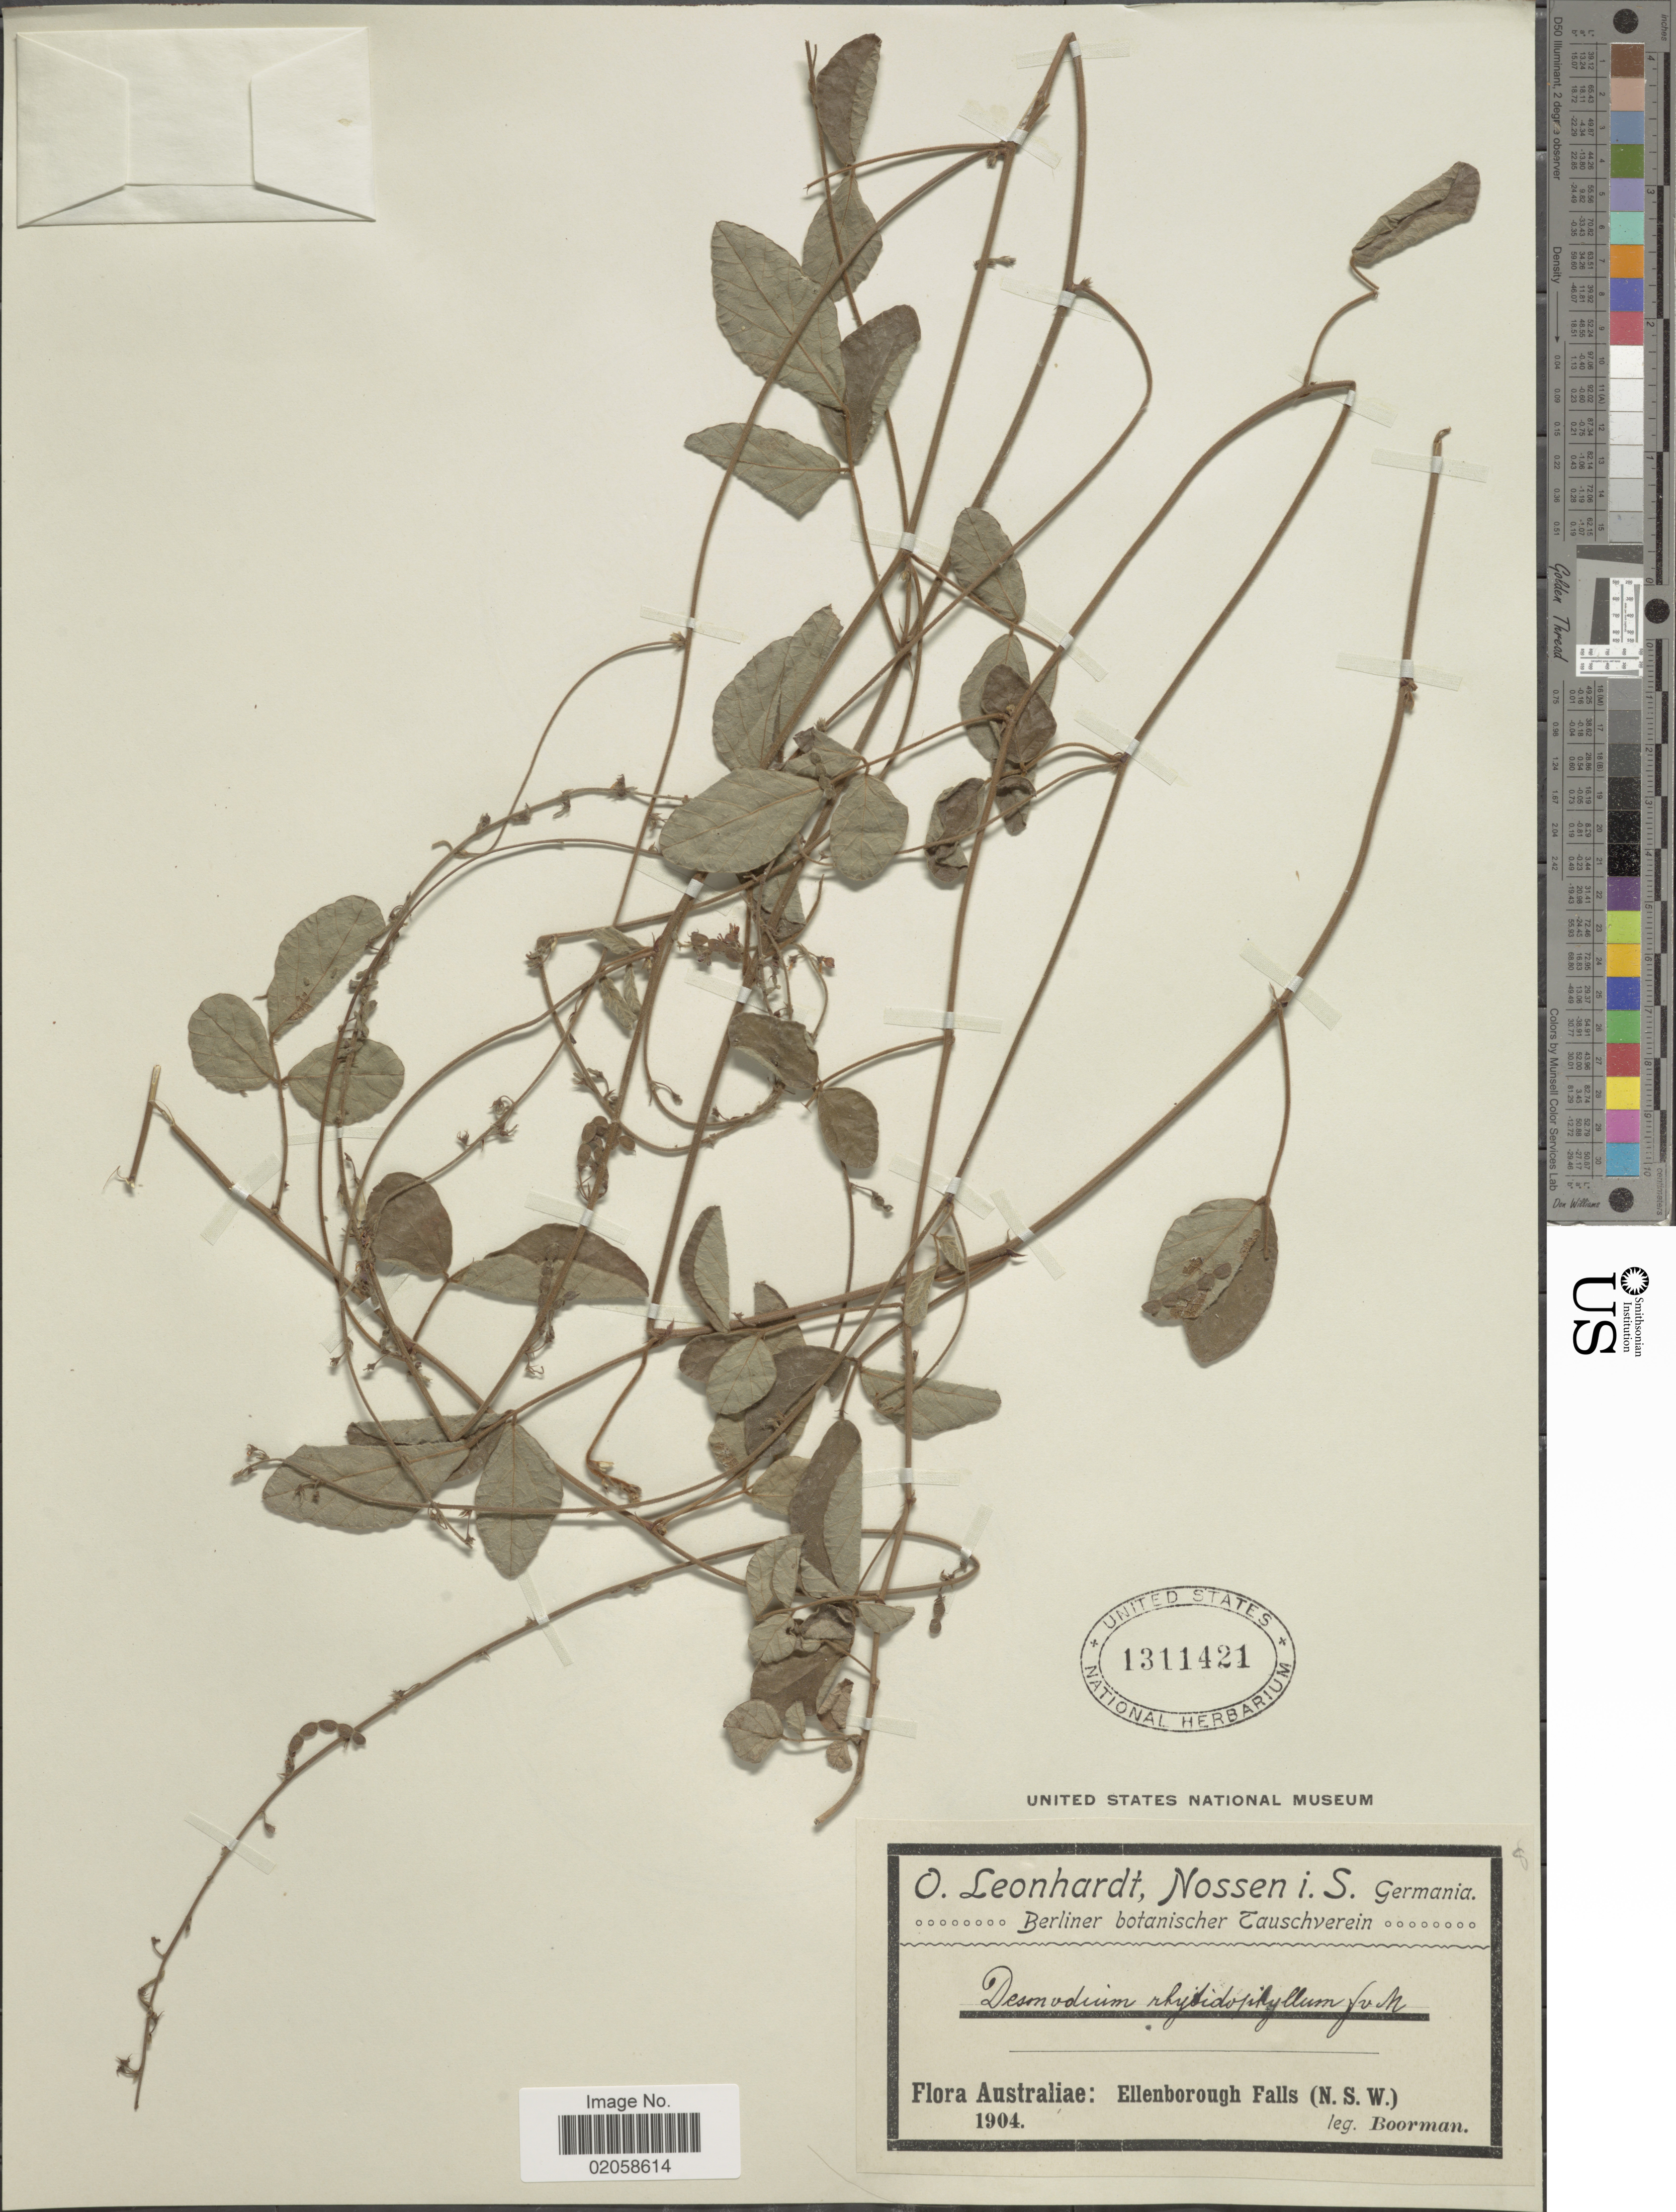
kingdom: Plantae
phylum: Tracheophyta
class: Magnoliopsida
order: Fabales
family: Fabaceae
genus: Maekawaea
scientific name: Maekawaea rhytidophylla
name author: (F. Muell. ex Benth.) H. Ohashi & K. Ohashi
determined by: Strong, Mark T., (BOT), Smithsonian Institution - National Museum of Natural History (UNITED STATES)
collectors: -. Boorman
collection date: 1904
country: Australia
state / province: New South Wales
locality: Ellenborough Falls ( N. S. W.)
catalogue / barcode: US 1311421